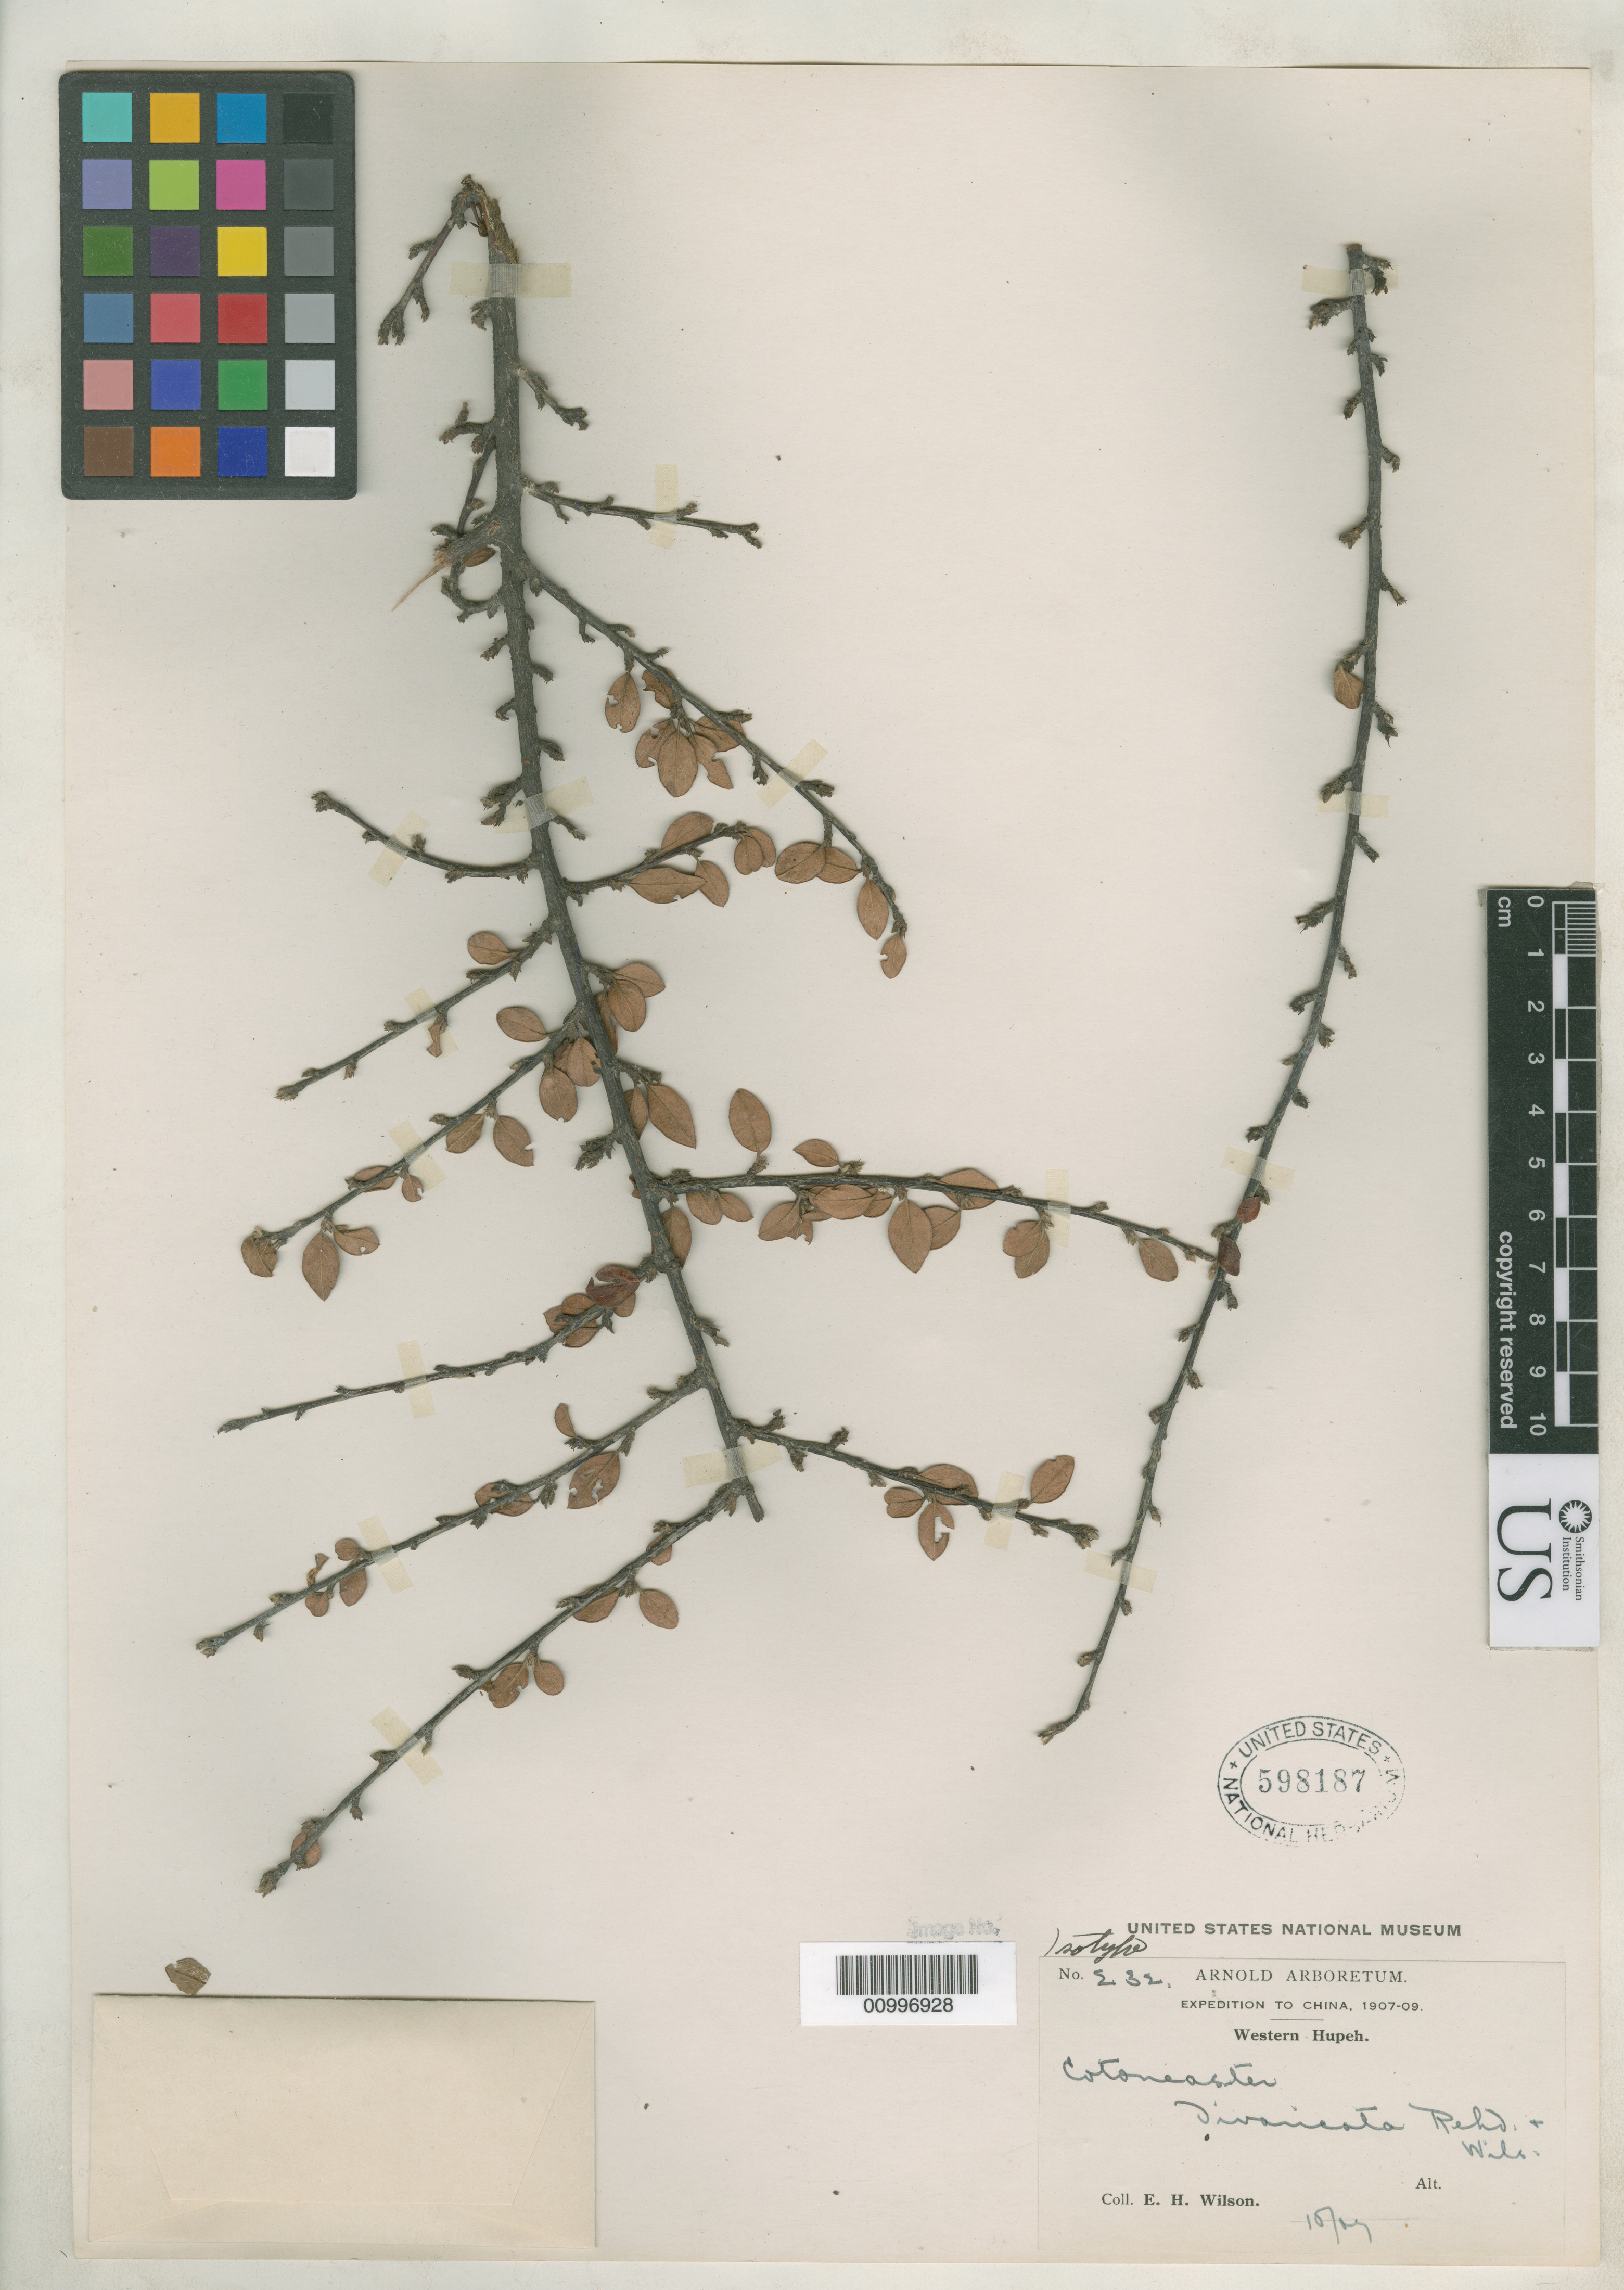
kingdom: Plantae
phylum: Tracheophyta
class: Magnoliopsida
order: Rosales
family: Rosaceae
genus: Cotoneaster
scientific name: Cotoneaster divaricatus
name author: Rehder & E.H. Wilson in Sarg.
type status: Possible Syntype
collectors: E. H. Wilson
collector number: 232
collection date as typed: Oct 1907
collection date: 1907-10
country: China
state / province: Hubei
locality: Western Hupeh [Protologue, "Hsing-shan Hsien"]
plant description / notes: Protologue cites collection date as "June and September 1907"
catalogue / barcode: US 598187